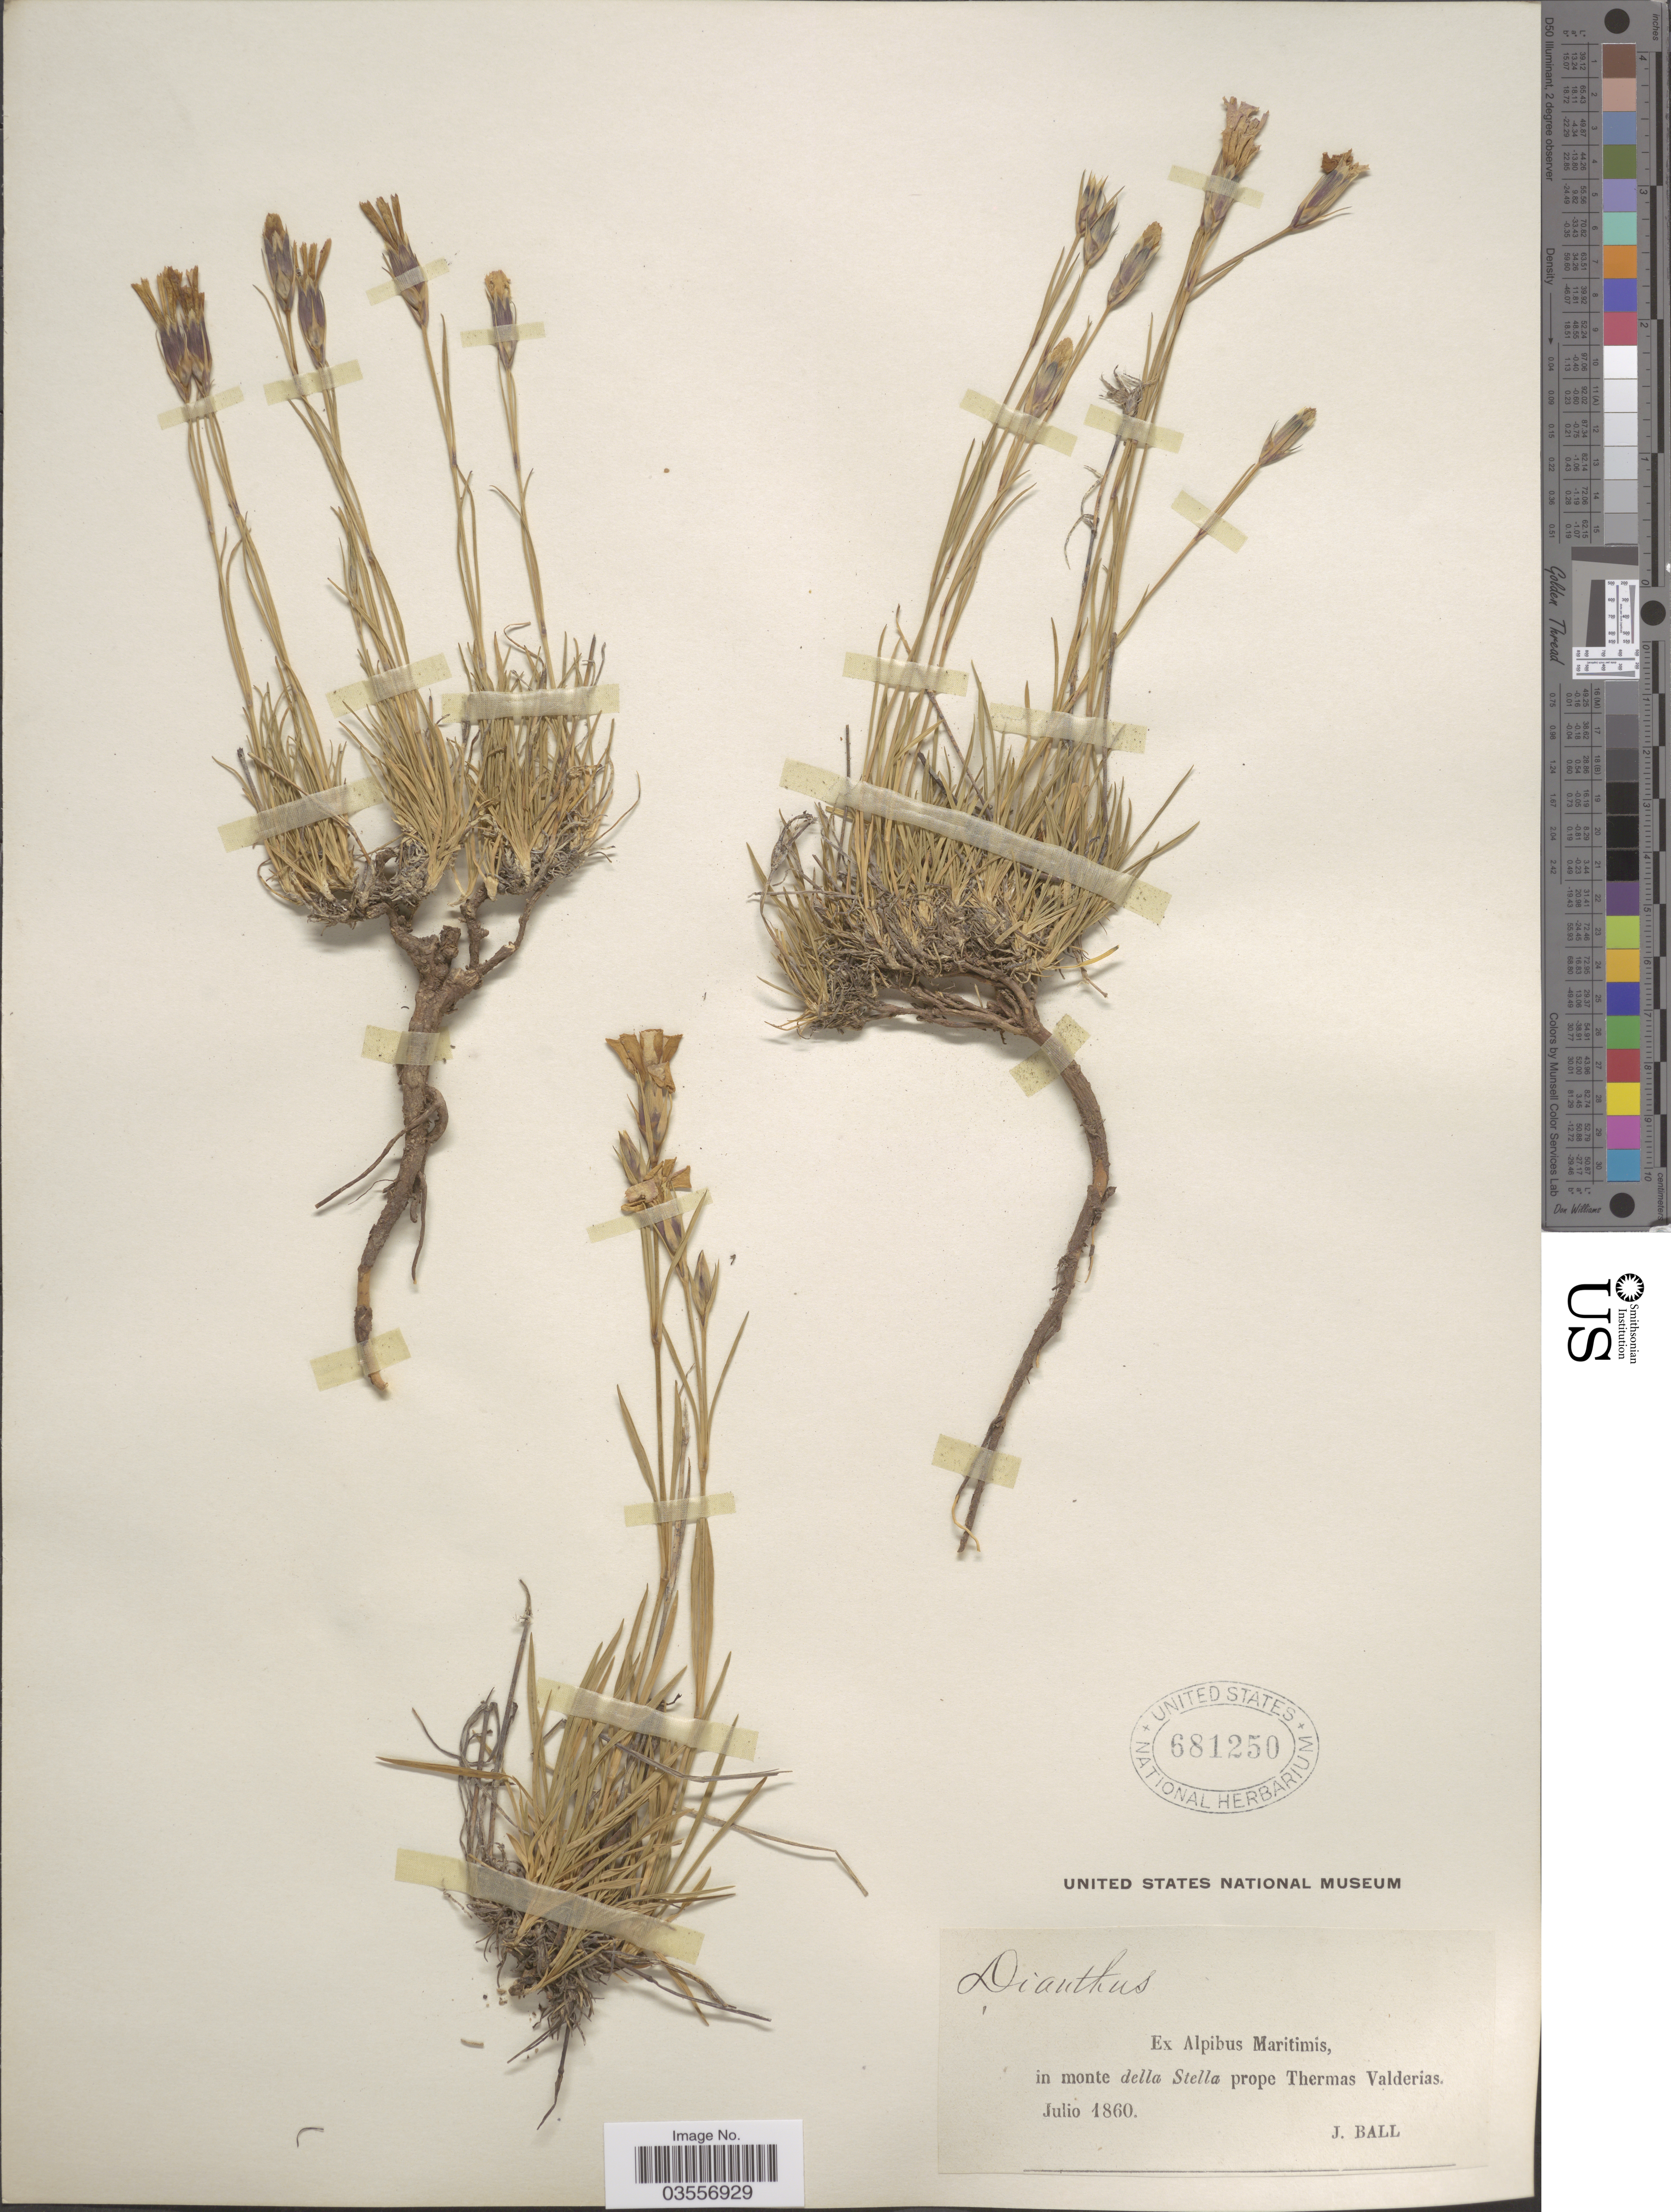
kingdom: Plantae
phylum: Tracheophyta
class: Magnoliopsida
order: Caryophyllales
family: Caryophyllaceae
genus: Dianthus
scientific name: Dianthus sp.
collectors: J. Ball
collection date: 1860-07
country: Italy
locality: Ex Alpibus Maritimis, in monte della Stella prope Thermas Valderias.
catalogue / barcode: US 681250